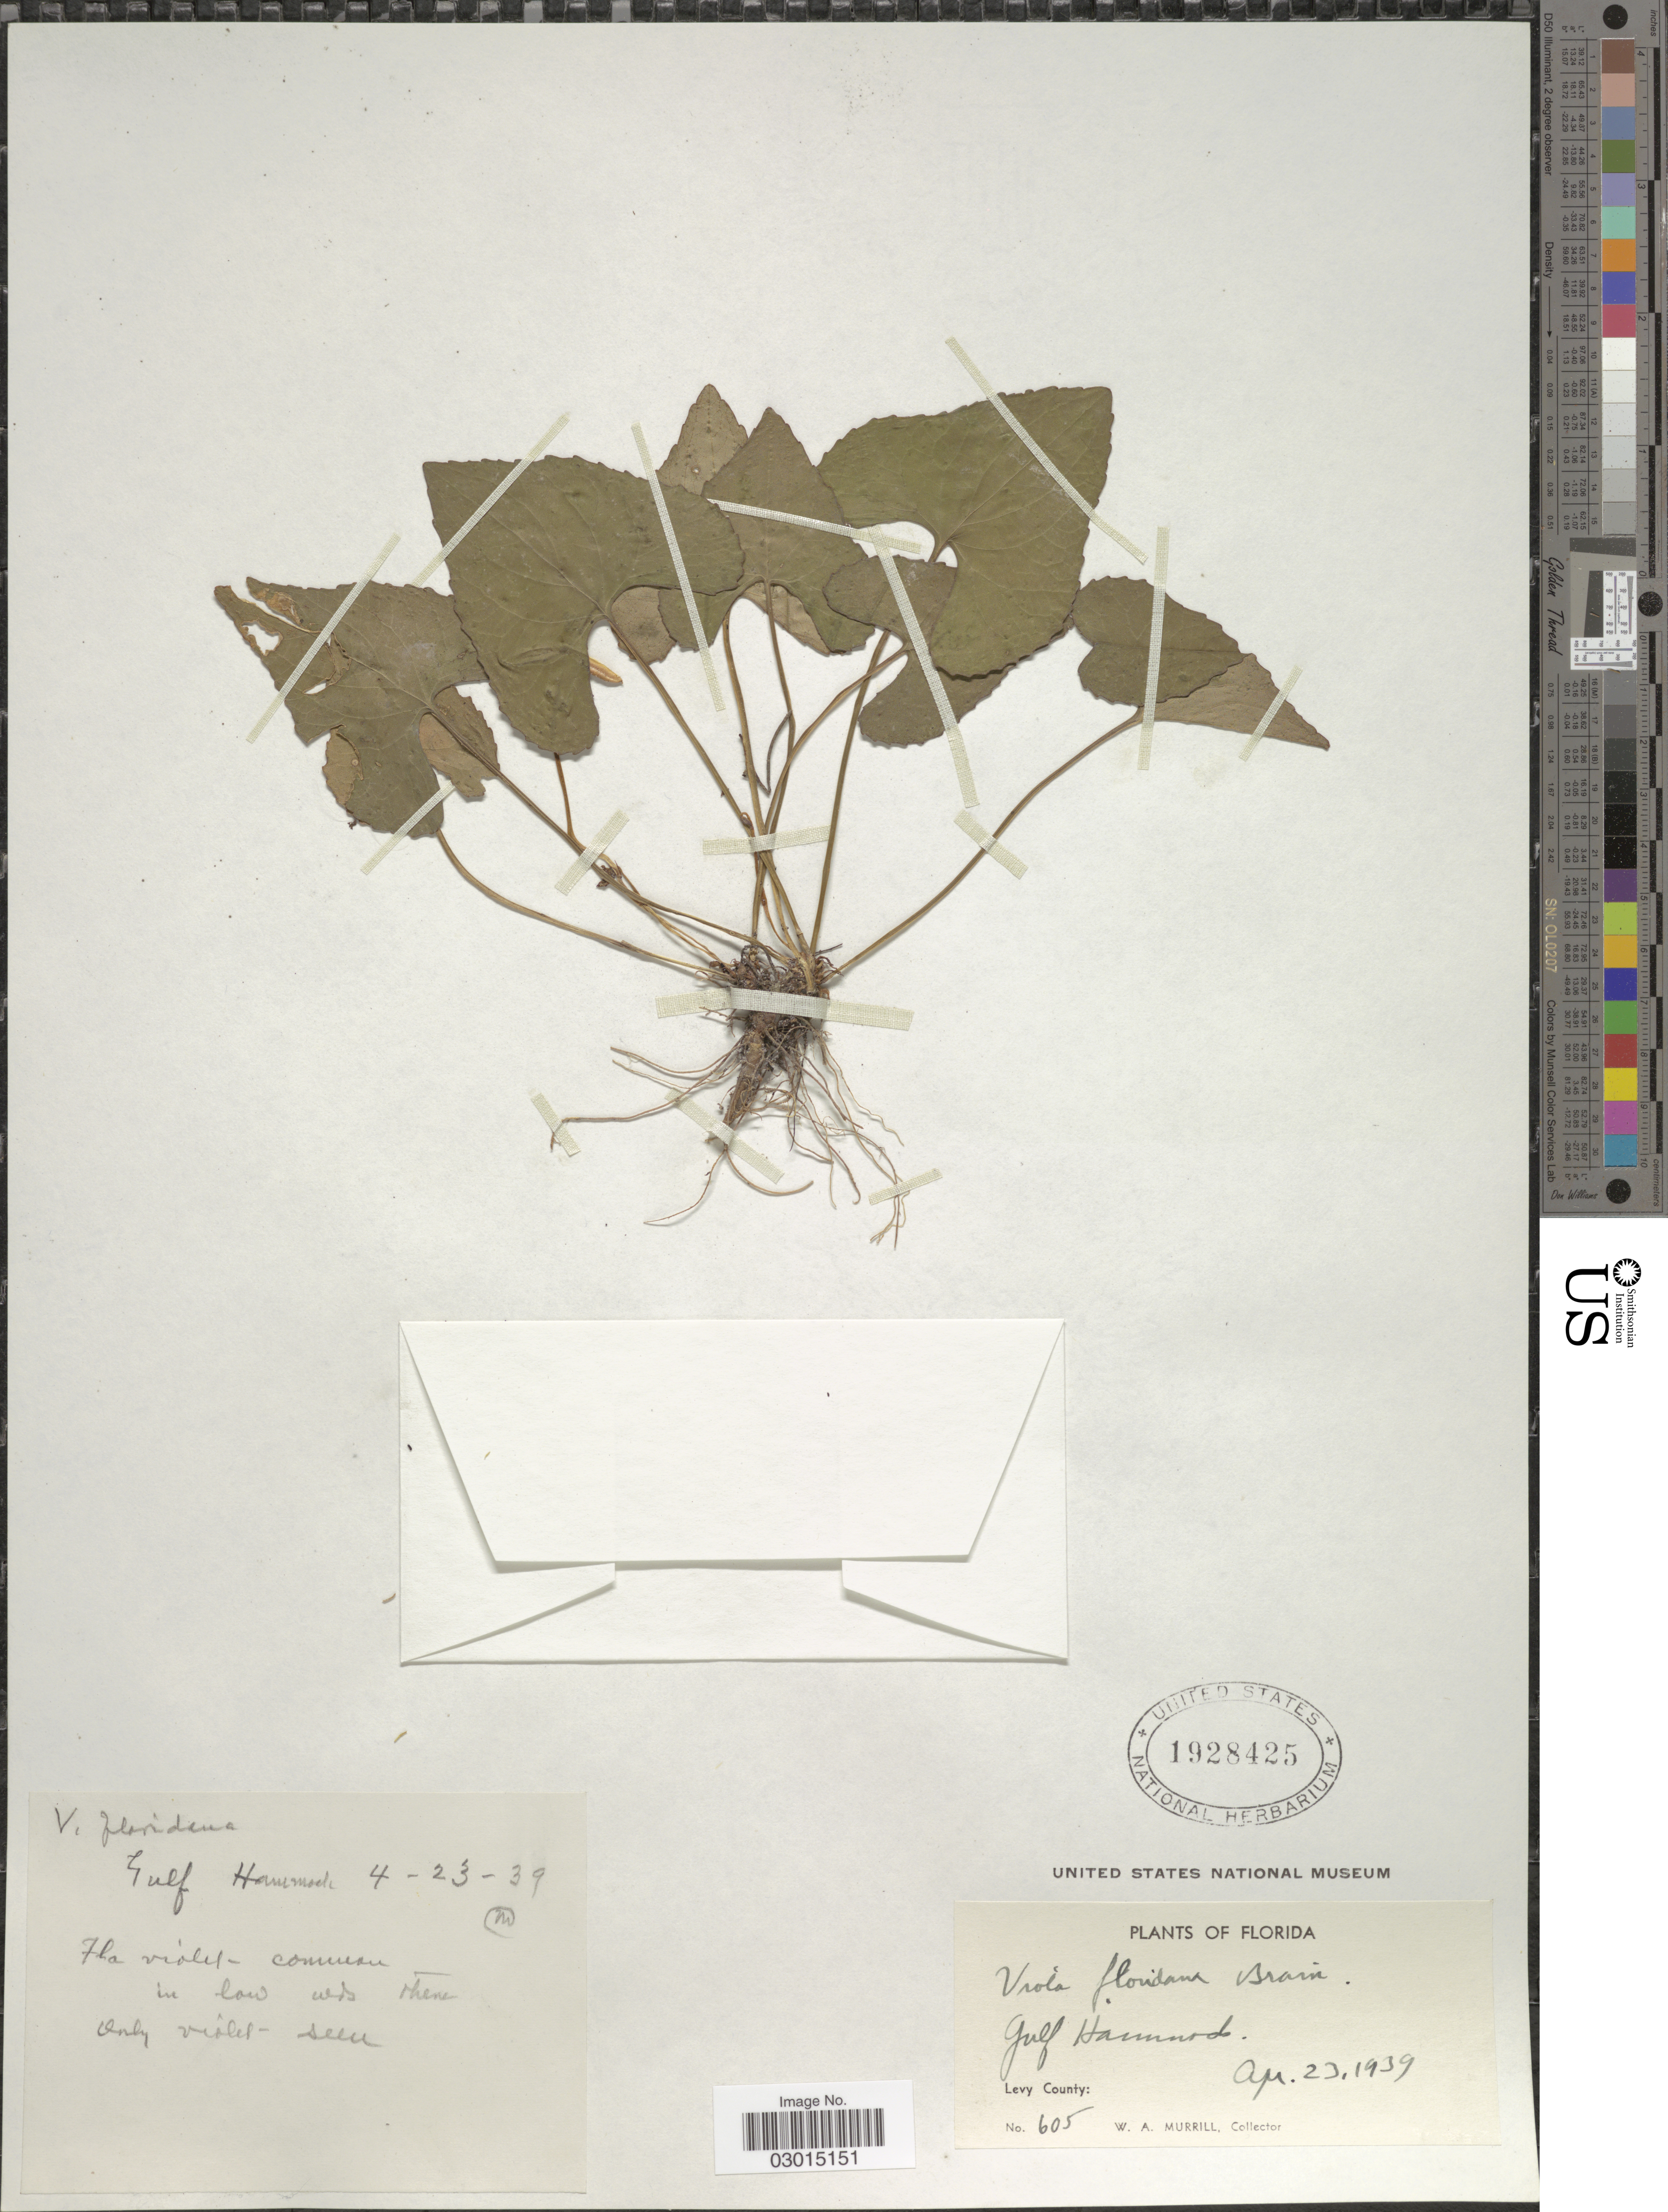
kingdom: Plantae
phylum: Tracheophyta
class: Magnoliopsida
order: Malpighiales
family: Violaceae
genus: Viola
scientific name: Viola floridana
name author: Brainerd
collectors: W. A. Murrill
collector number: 605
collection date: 1939-04-23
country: United States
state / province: Florida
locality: Gulf Hammock. Levy County.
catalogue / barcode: US 1928425